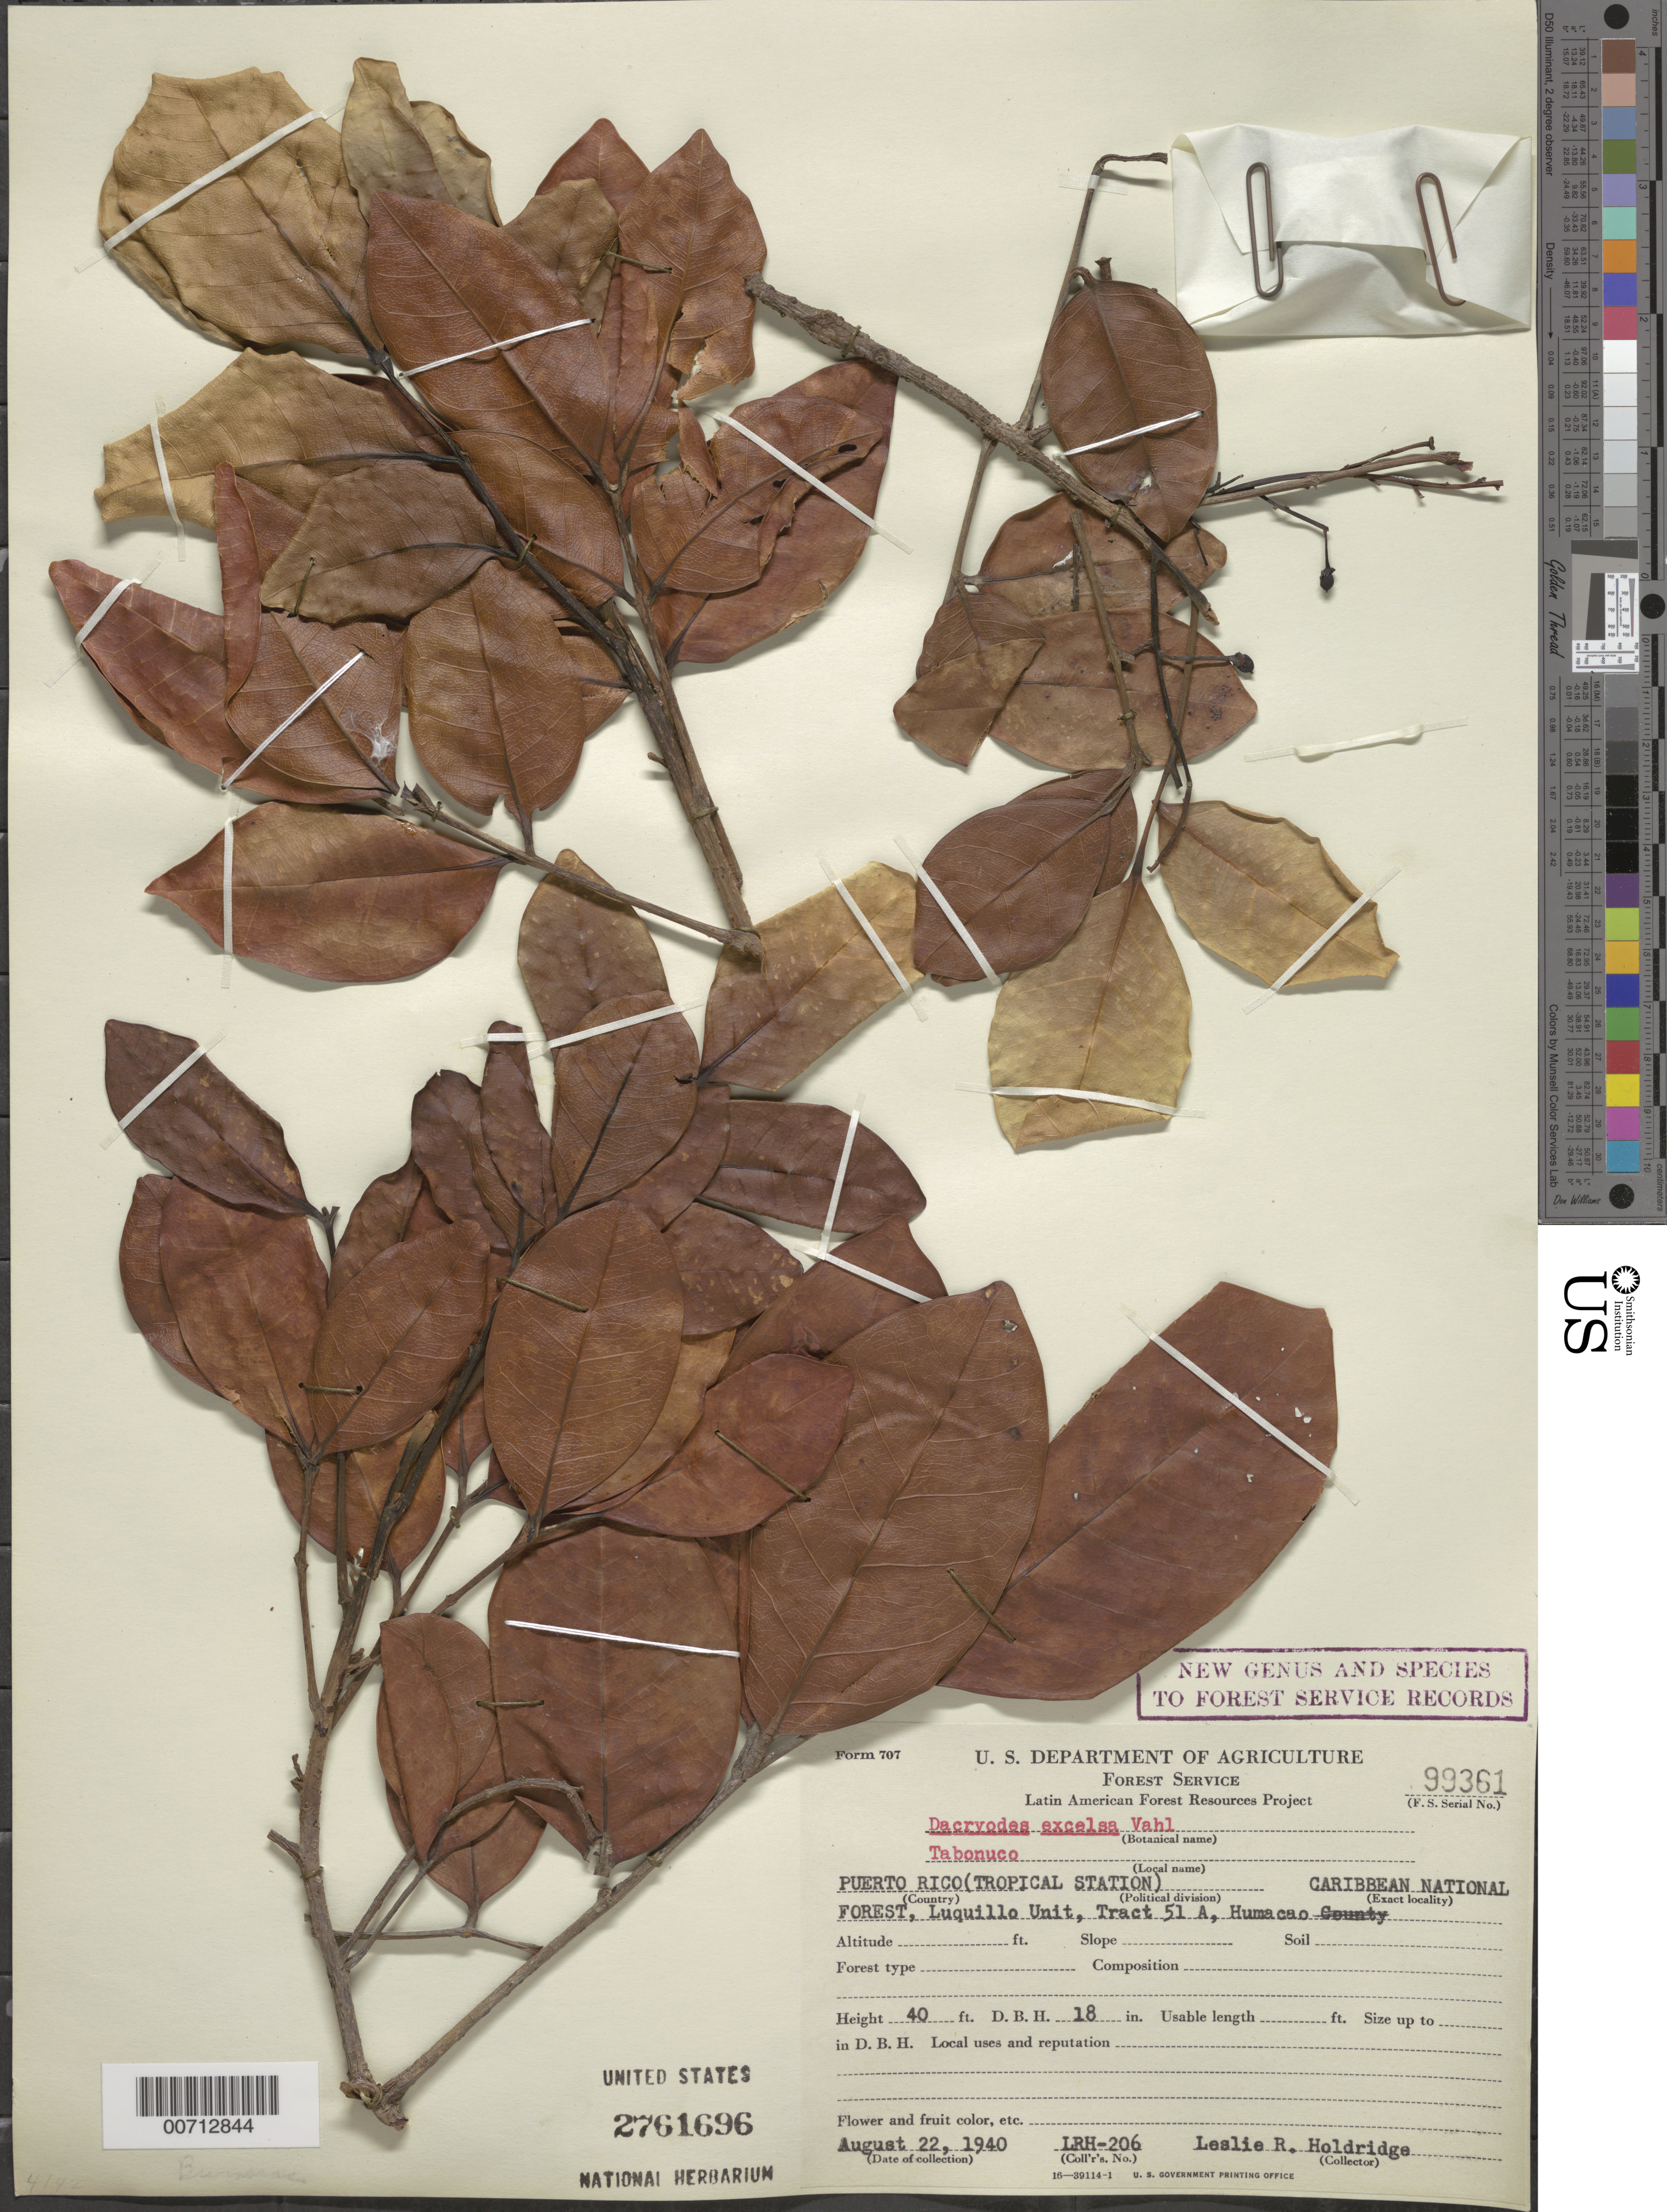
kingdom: Plantae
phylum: Tracheophyta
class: Magnoliopsida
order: Sapindales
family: Burseraceae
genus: Dacryodes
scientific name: Dacryodes excelsa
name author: Vahl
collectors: L. Holdridge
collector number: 206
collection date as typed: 22 Aug 1940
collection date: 1940-08-22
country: Puerto Rico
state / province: Humacao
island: Greater Antilles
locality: Carib. Natl. Forest, Luquillo Unit, Tract 51 A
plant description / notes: Common name: Tabonuco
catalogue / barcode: US 2761696